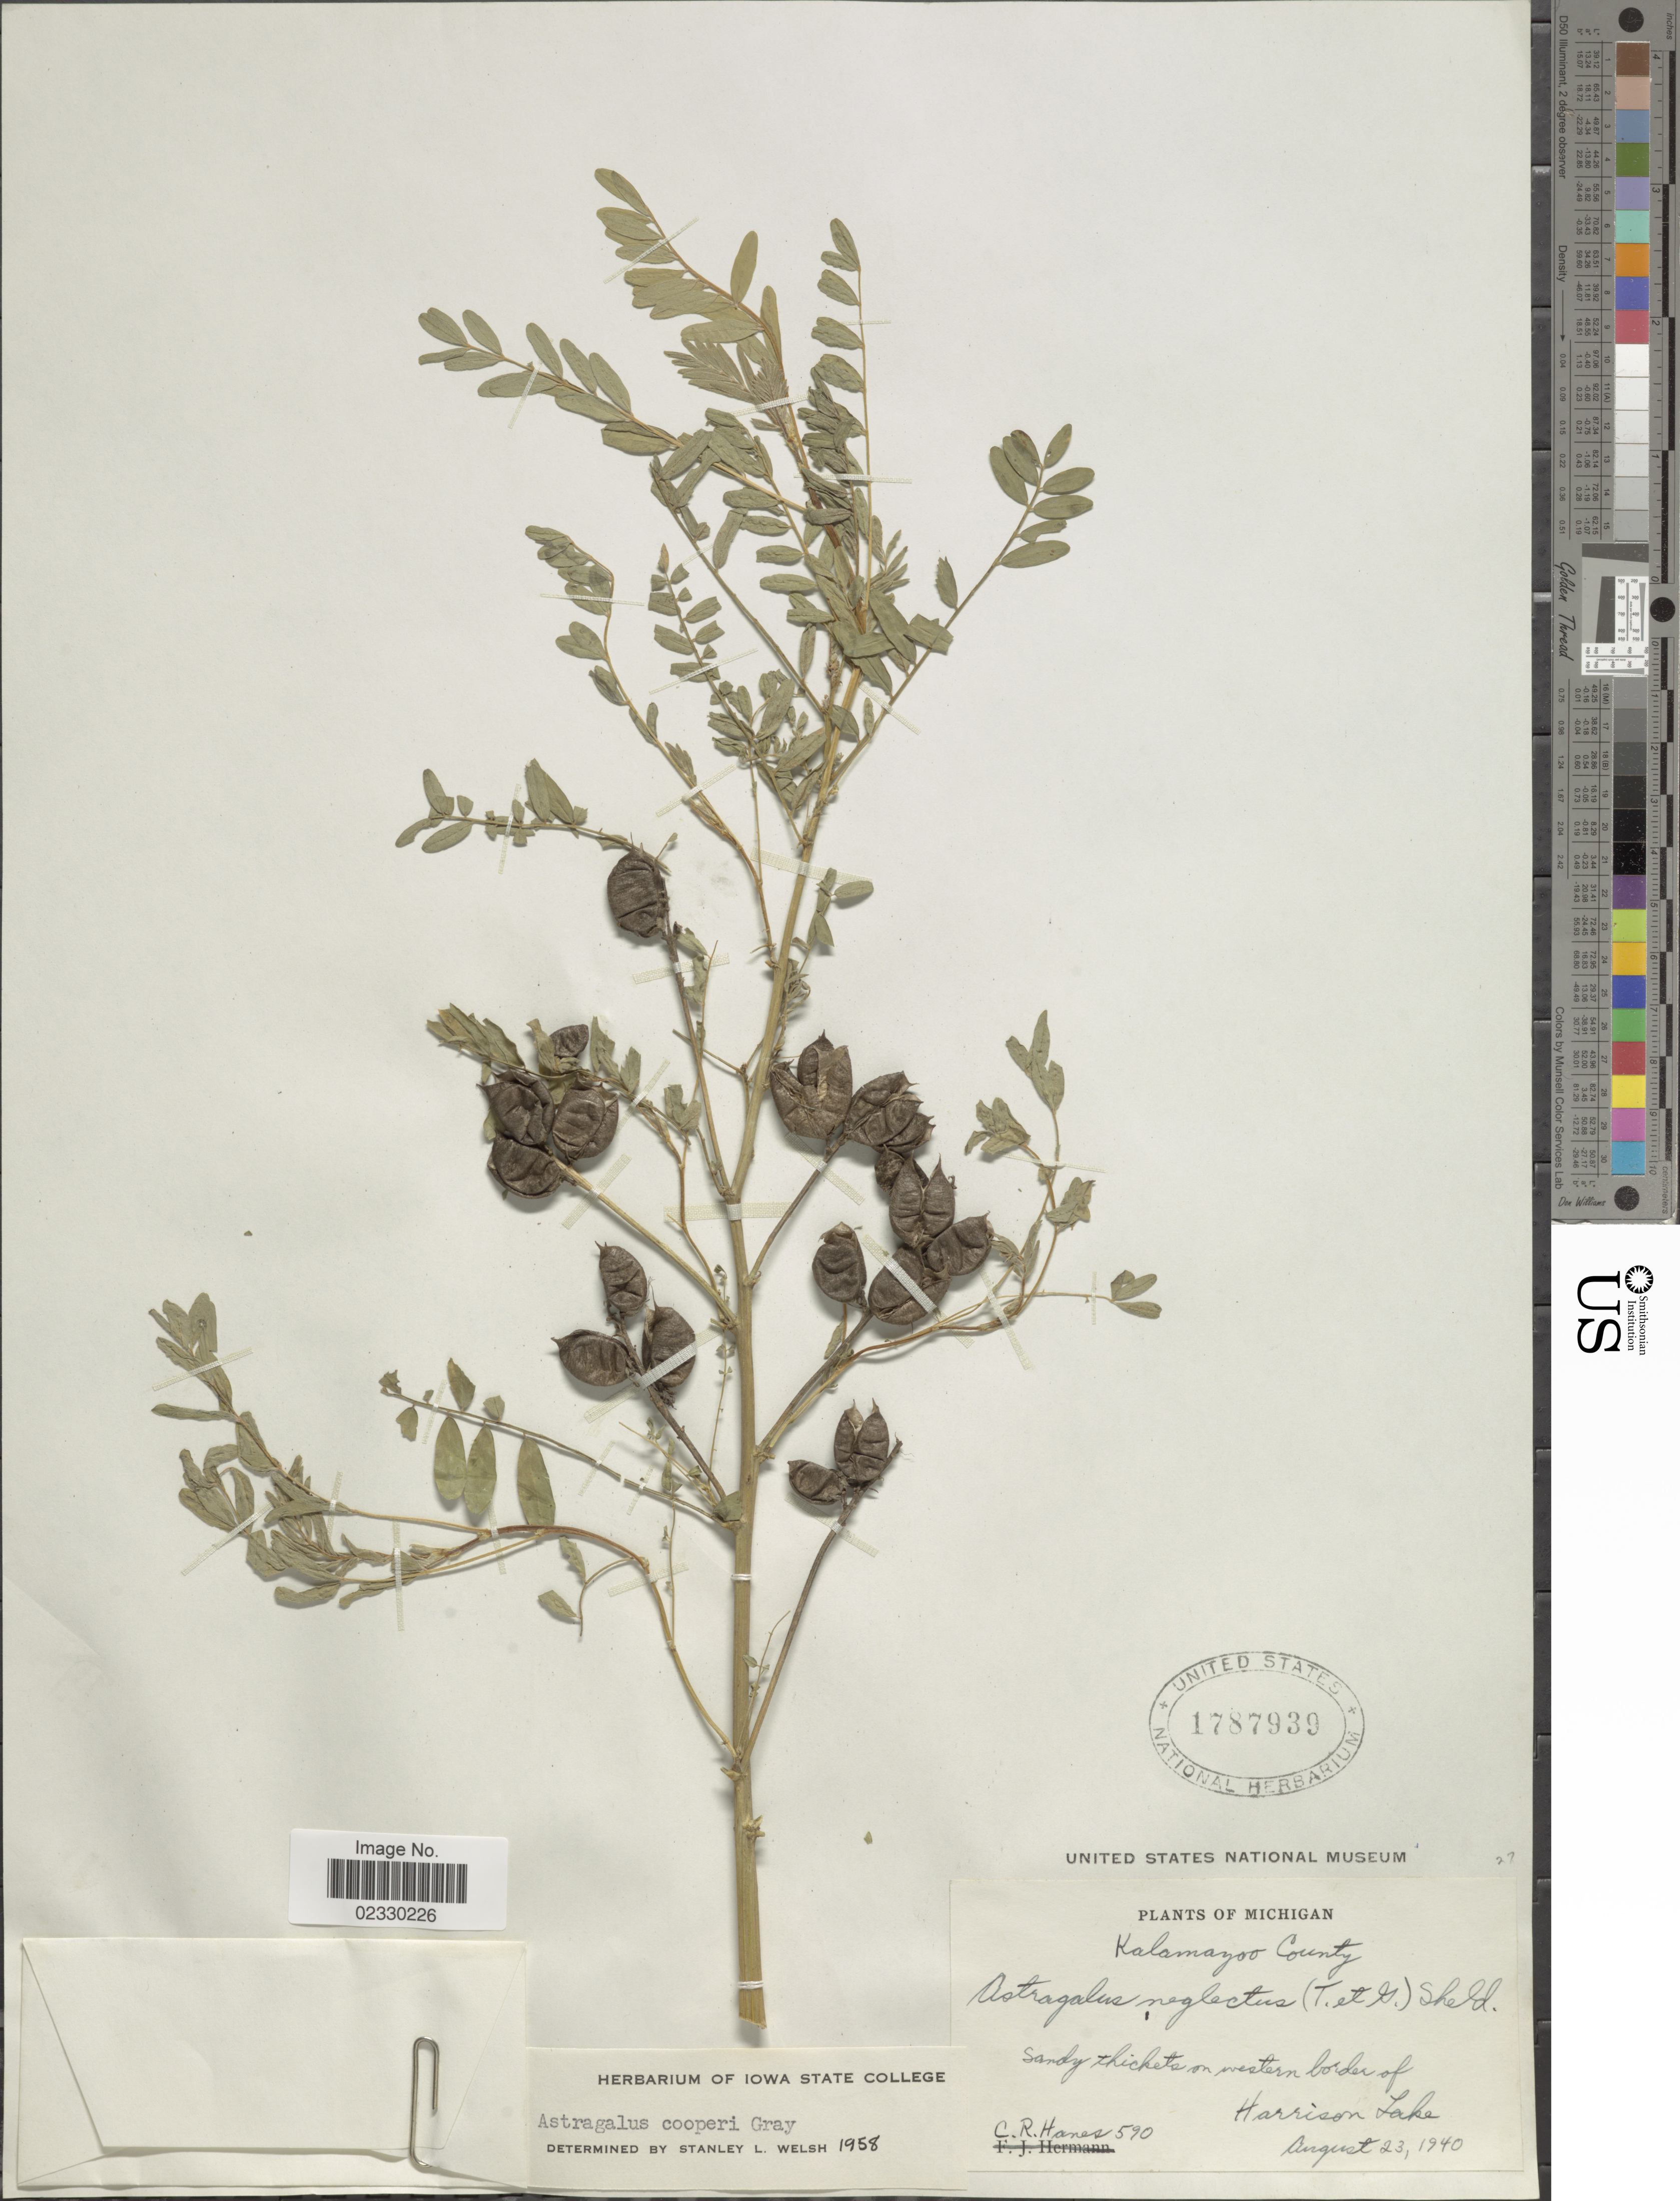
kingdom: Plantae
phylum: Tracheophyta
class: Magnoliopsida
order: Fabales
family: Fabaceae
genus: Astragalus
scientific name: Astragalus cooperi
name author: A. Gray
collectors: C. Hanes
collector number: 590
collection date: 1940-08-23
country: United States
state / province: Michigan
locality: Kalamayoo County, Sandy thickets on western border of Harrison Lake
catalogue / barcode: US 1787939